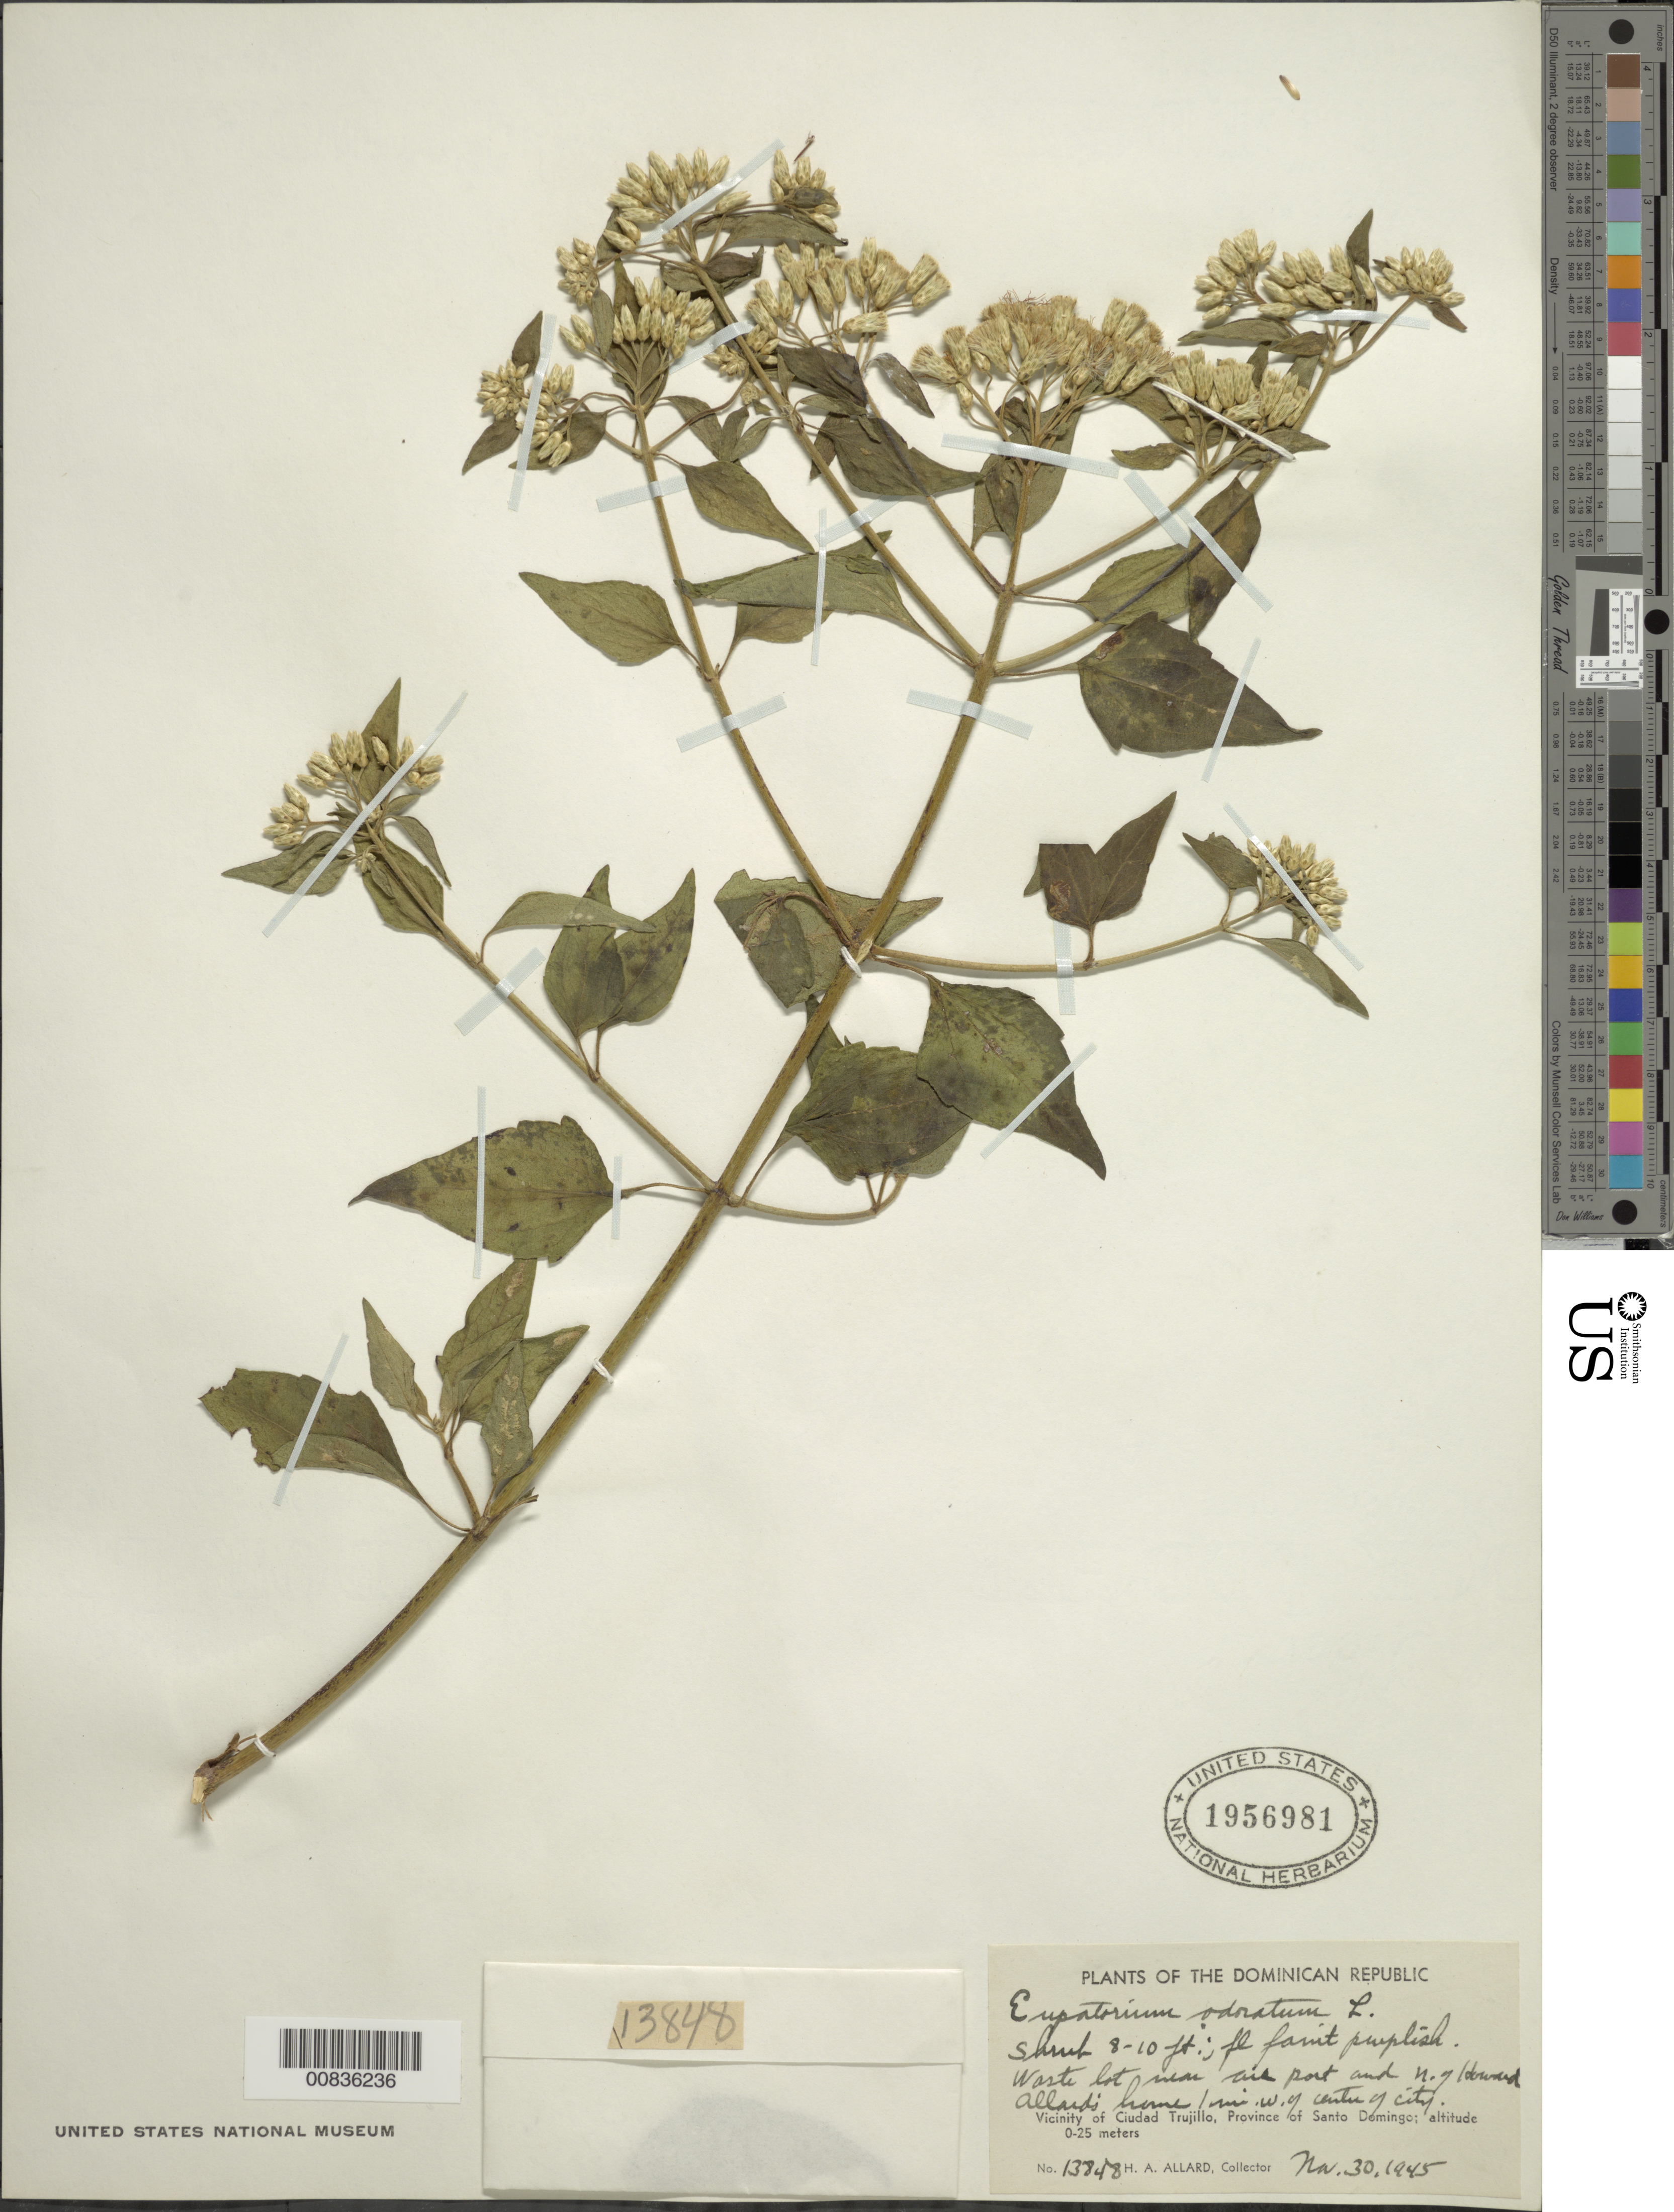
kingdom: Plantae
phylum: Tracheophyta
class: Magnoliopsida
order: Asterales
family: Asteraceae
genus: Chromolaena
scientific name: Chromolaena odorata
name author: (L.) R.M. King & H. Rob.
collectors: H. A. Allard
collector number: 13848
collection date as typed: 30 Nov 1945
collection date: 1945-11-30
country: Dominican Republic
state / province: Distrito Nacional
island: Hispaniola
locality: Vicinity of Santo Domingo City, near airport and N of Howard Allard's home, 1 mile W of center of city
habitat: Waste lot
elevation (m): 0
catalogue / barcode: US 1956981